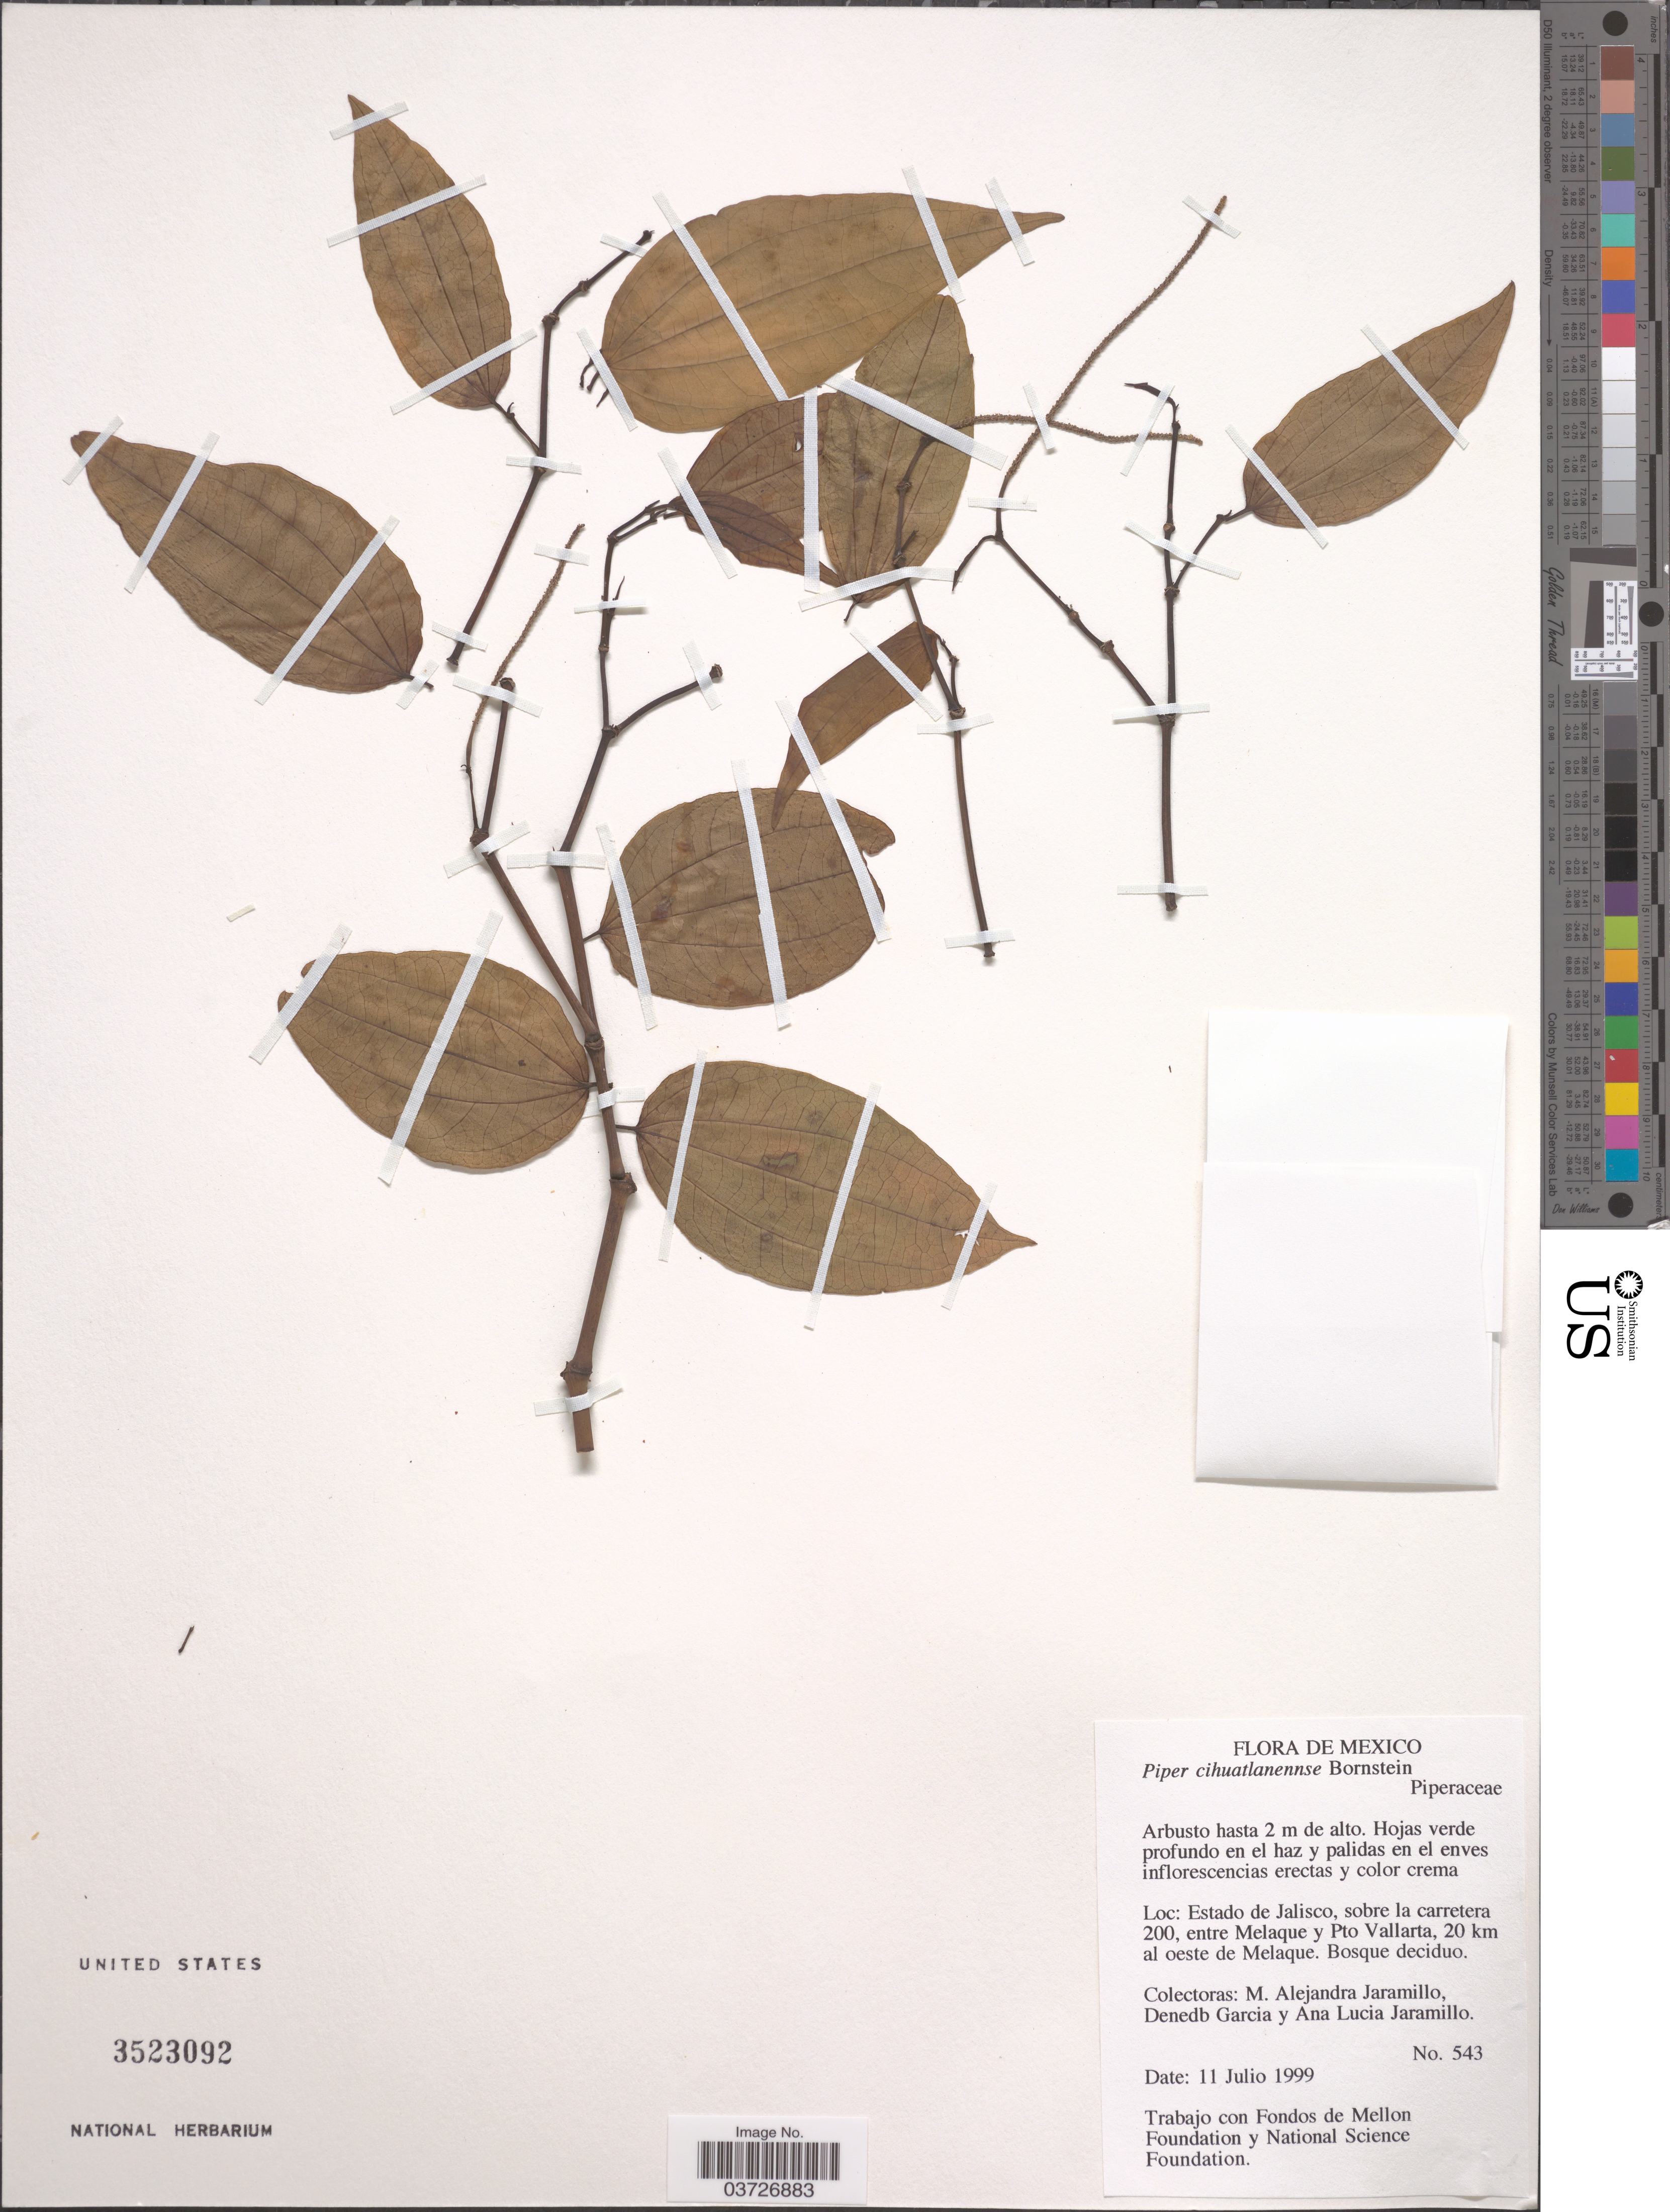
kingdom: Plantae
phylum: Tracheophyta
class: Magnoliopsida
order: Piperales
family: Piperaceae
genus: Piper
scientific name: Piper cihuatlanense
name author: Bornst.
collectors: M. A. Jaramillo, D. Garcia & A. Jaramillo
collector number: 543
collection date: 1999-07-11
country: Mexico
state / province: Jalisco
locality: Sobre la carretera 200, entre Melaque y Pto Vallarta, 20 km al oeste de Melaque.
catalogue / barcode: US 3523092